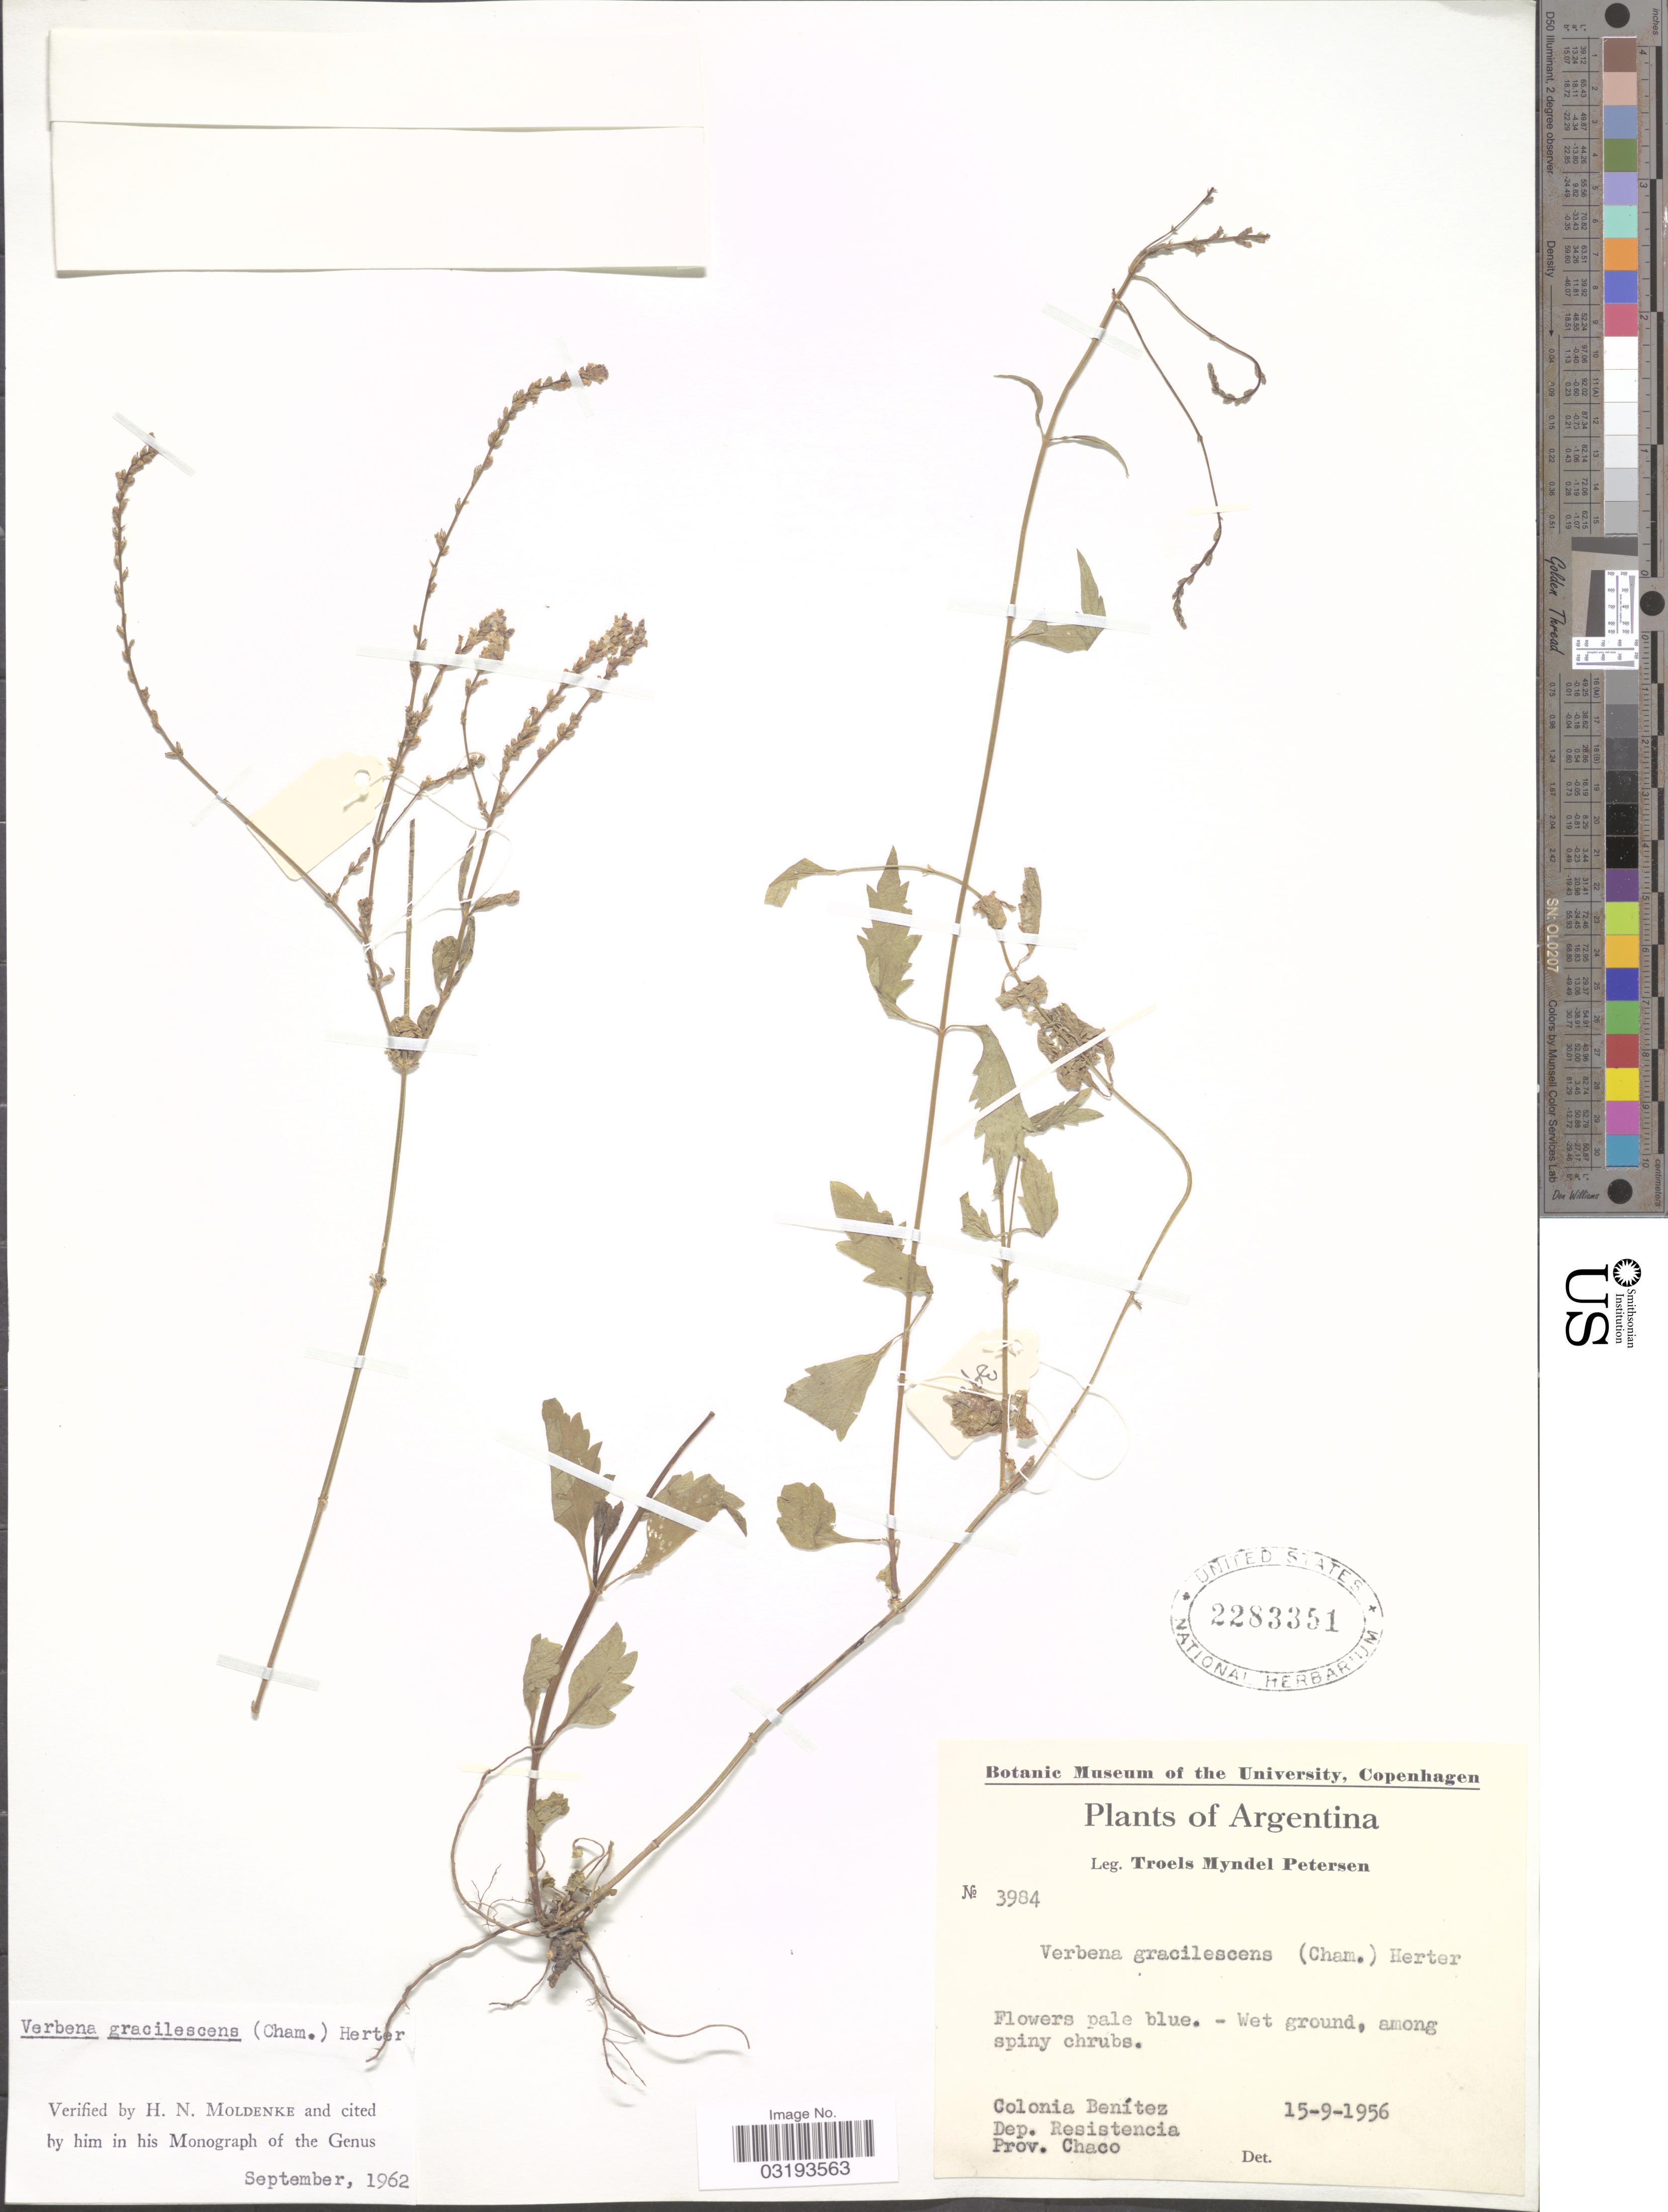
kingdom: Plantae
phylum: Tracheophyta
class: Magnoliopsida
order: Lamiales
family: Verbenaceae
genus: Verbena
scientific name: Verbena gracilescens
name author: (Cham.) Herter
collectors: T. M. Petersen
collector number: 3984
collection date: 1956-09-15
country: Argentina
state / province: Chaco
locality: Colonia Benítez. Dep. Resistencia.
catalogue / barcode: US 2283351